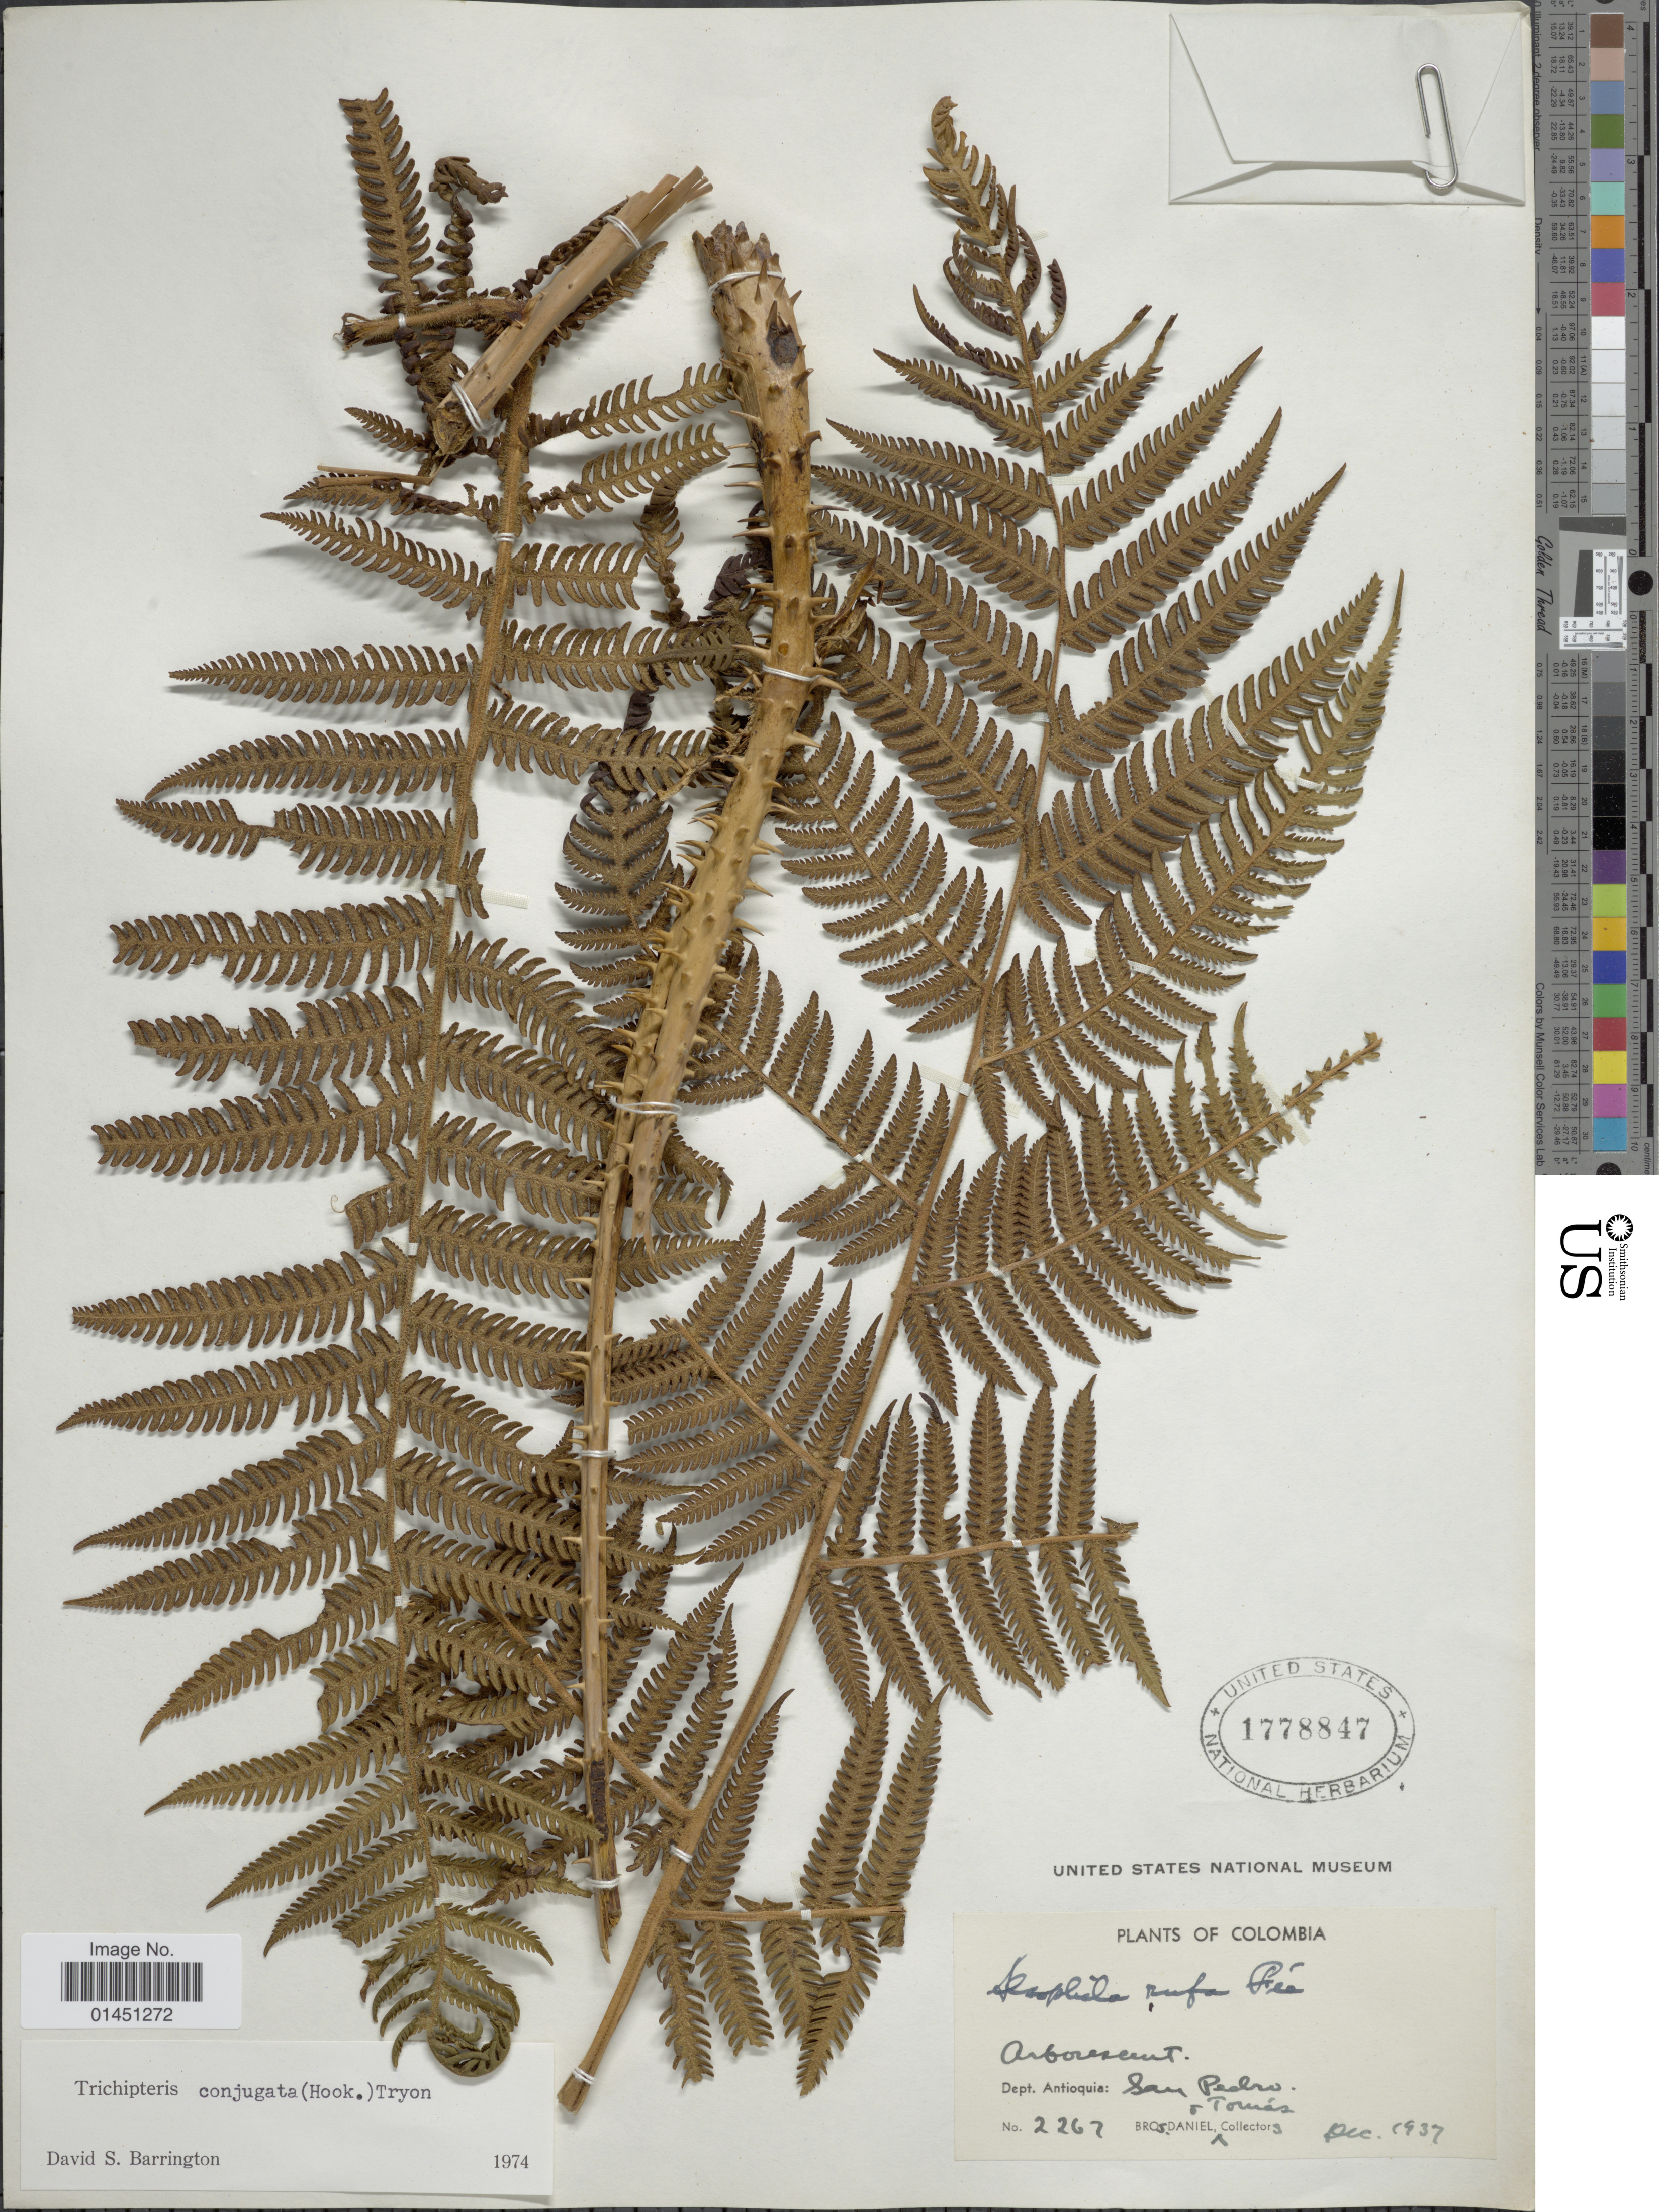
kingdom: Plantae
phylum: Tracheophyta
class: Polypodiopsida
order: Cyatheales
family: Cyatheaceae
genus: Cyathea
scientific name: Cyathea conjugata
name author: (Hook.) Domin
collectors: Bro. Daniel & -. Tomas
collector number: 2267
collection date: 1937-12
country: Colombia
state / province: Antioquia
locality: San Pedro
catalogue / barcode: US 1778847